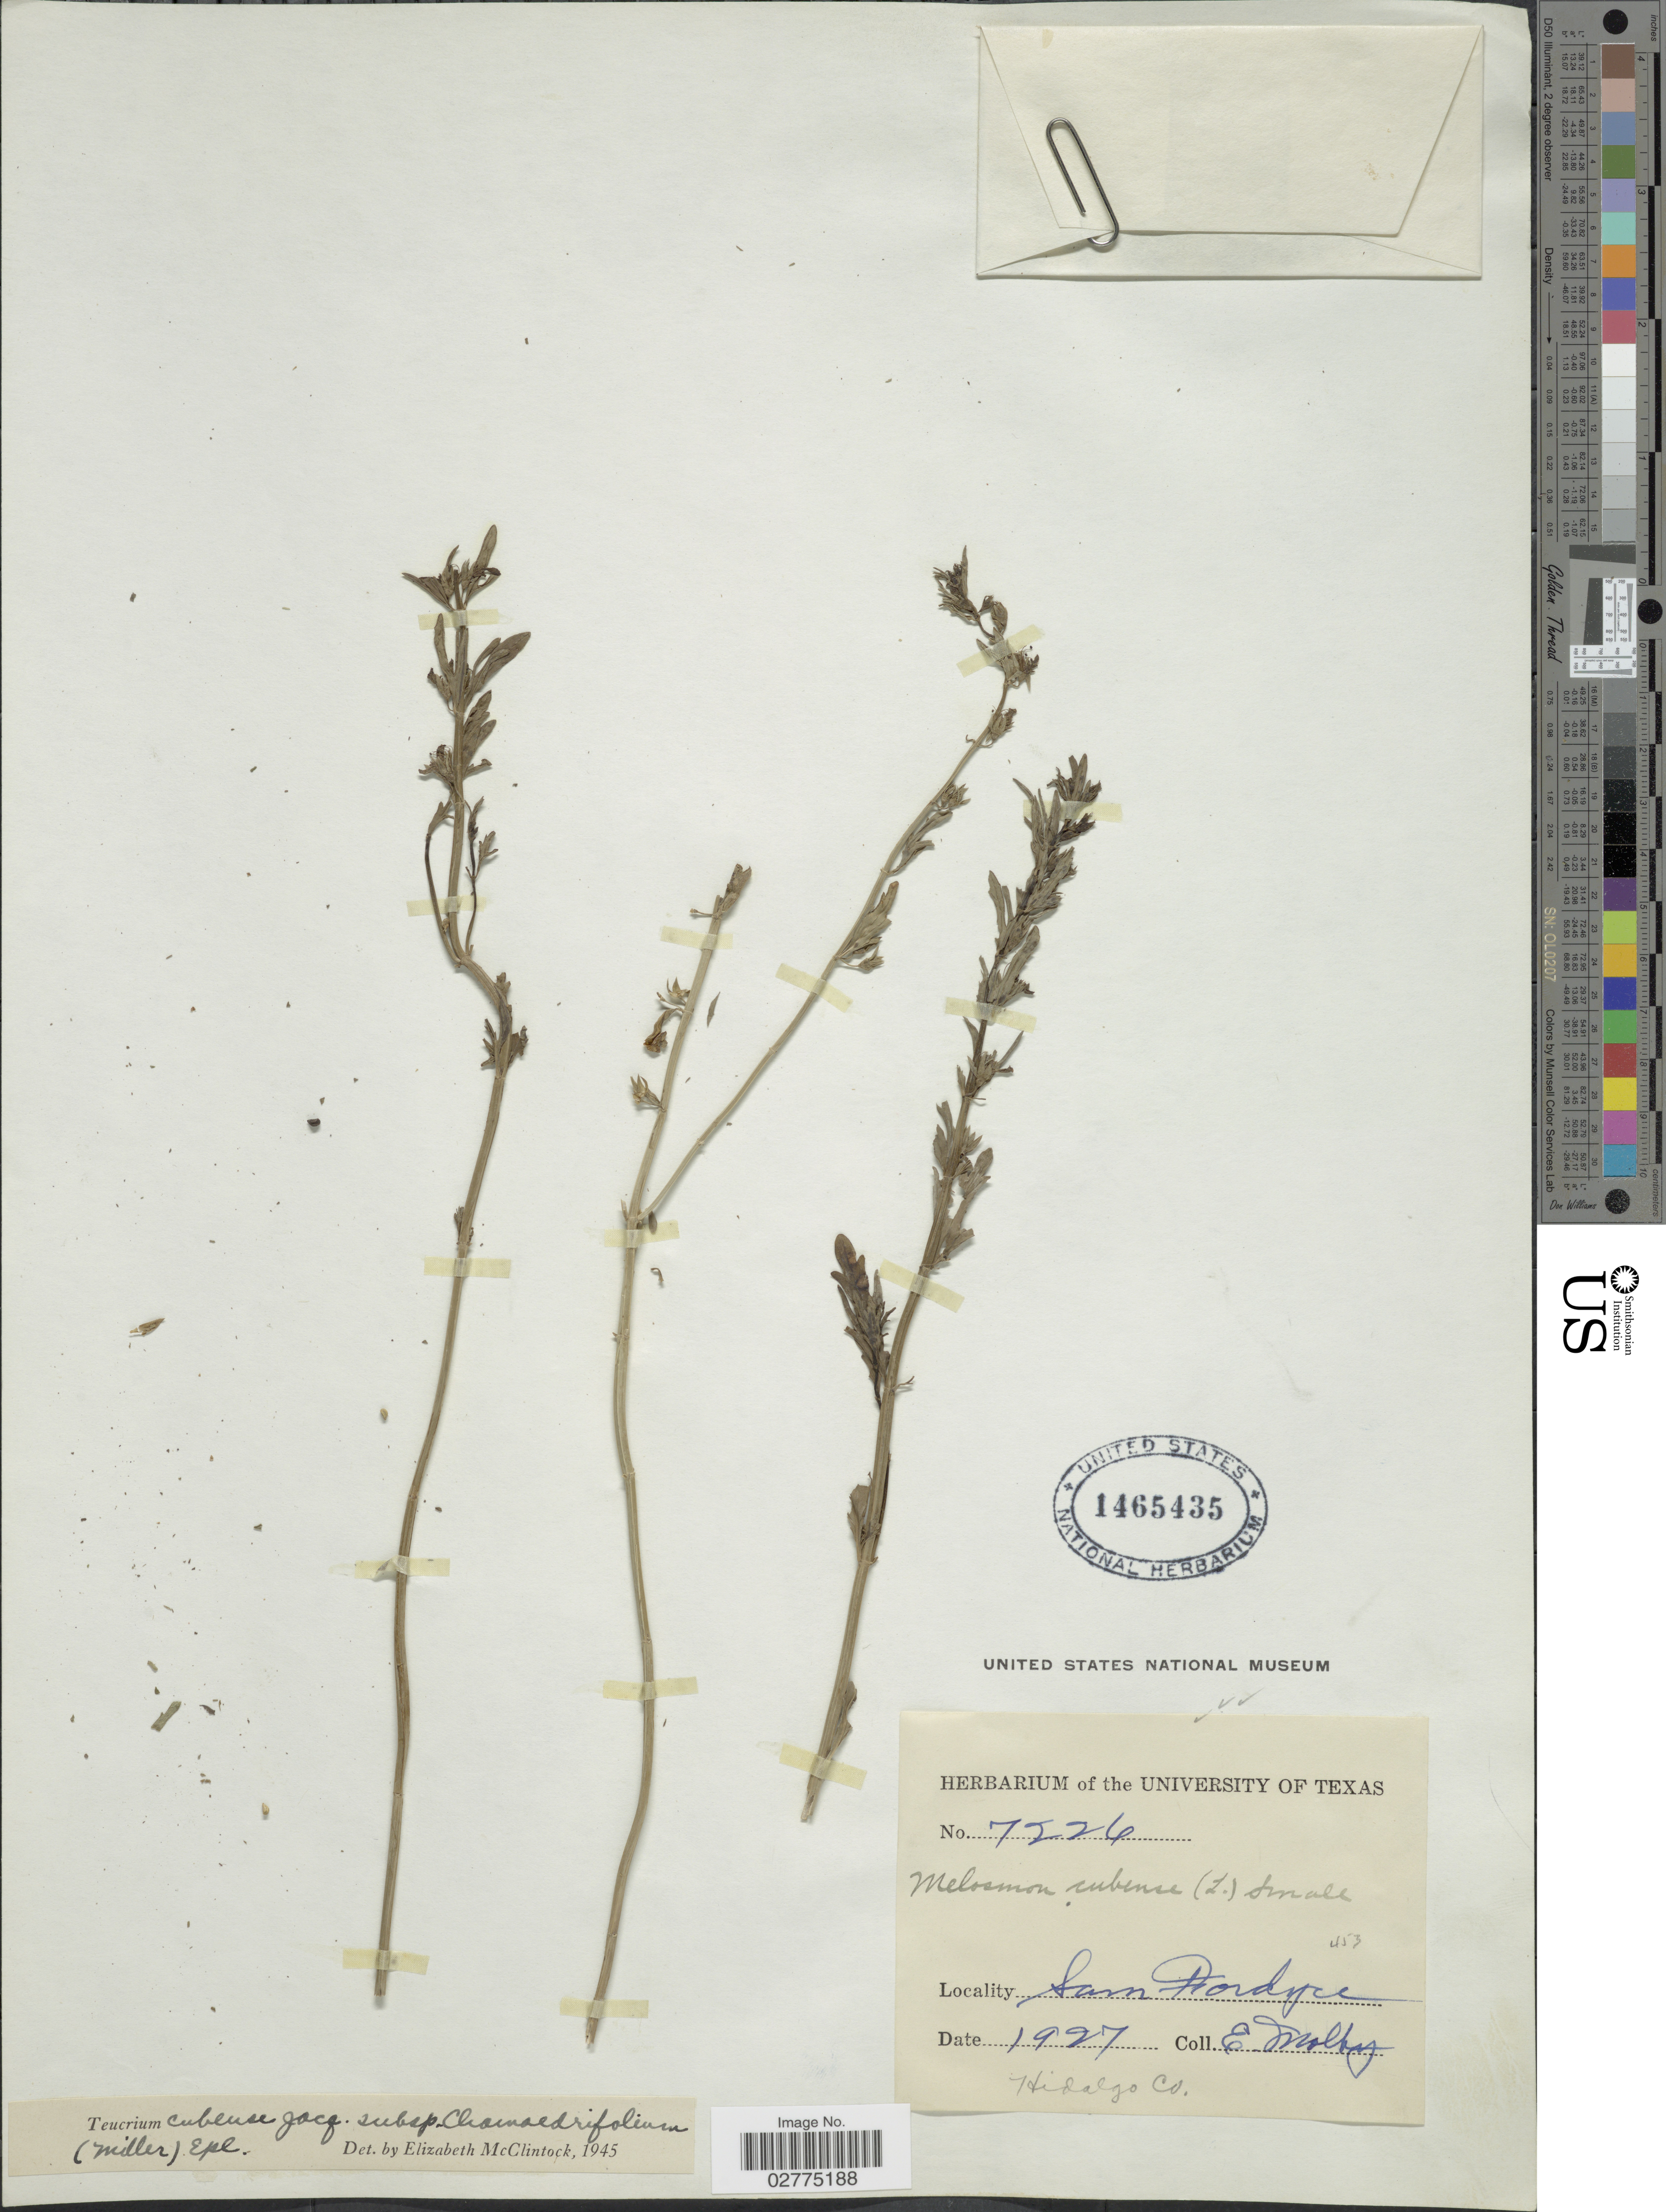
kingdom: Plantae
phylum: Tracheophyta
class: Magnoliopsida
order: Lamiales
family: Lamiaceae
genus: Teucrium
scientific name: Teucrium cubense subsp. chamaedrifolium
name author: Jacq.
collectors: E. Molby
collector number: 7226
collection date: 1927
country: United States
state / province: Texas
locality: Sam Fordyce, Hidalgo Co.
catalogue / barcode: US 1465435